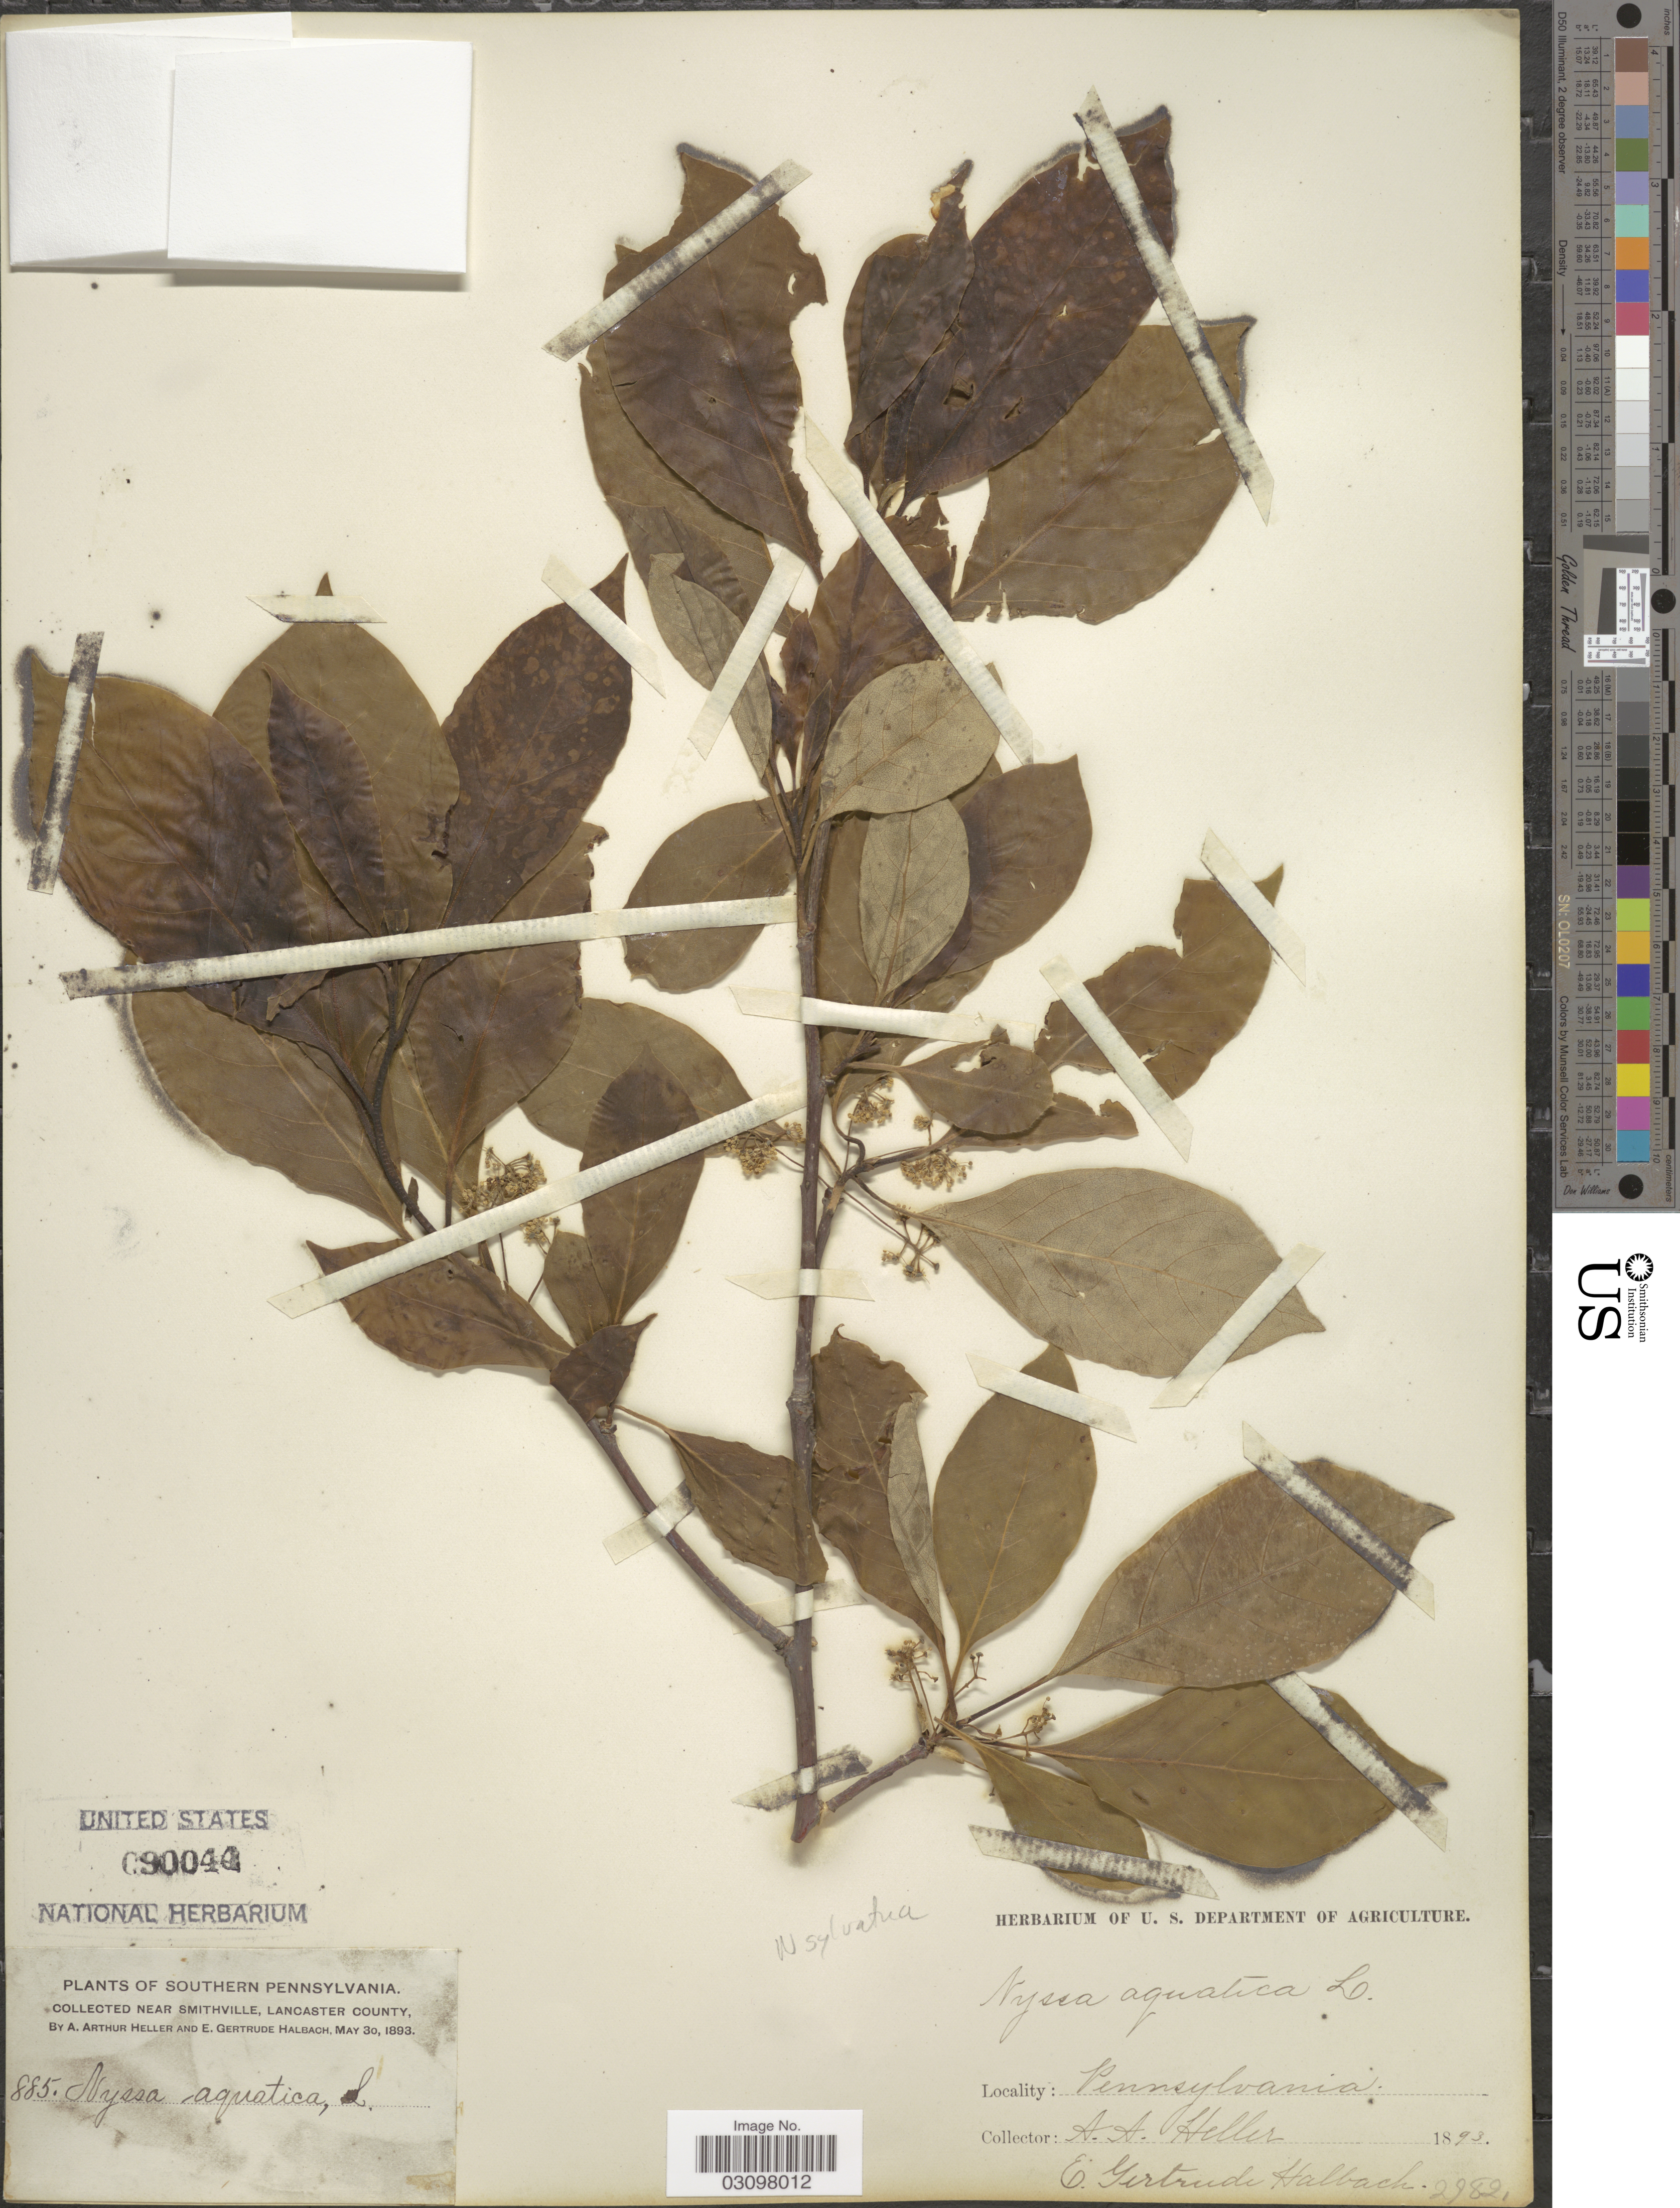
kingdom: Plantae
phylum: Tracheophyta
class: Magnoliopsida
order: Cornales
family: Nyssaceae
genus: Nyssa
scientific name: Nyssa sylvatica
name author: Marshall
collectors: A. A. Heller & E. G. Halbach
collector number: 885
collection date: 1893-05-30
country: United States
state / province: Pennsylvania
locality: Southern Pennsylvania. Near Smithville, Lancaster County.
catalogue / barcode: US 90040